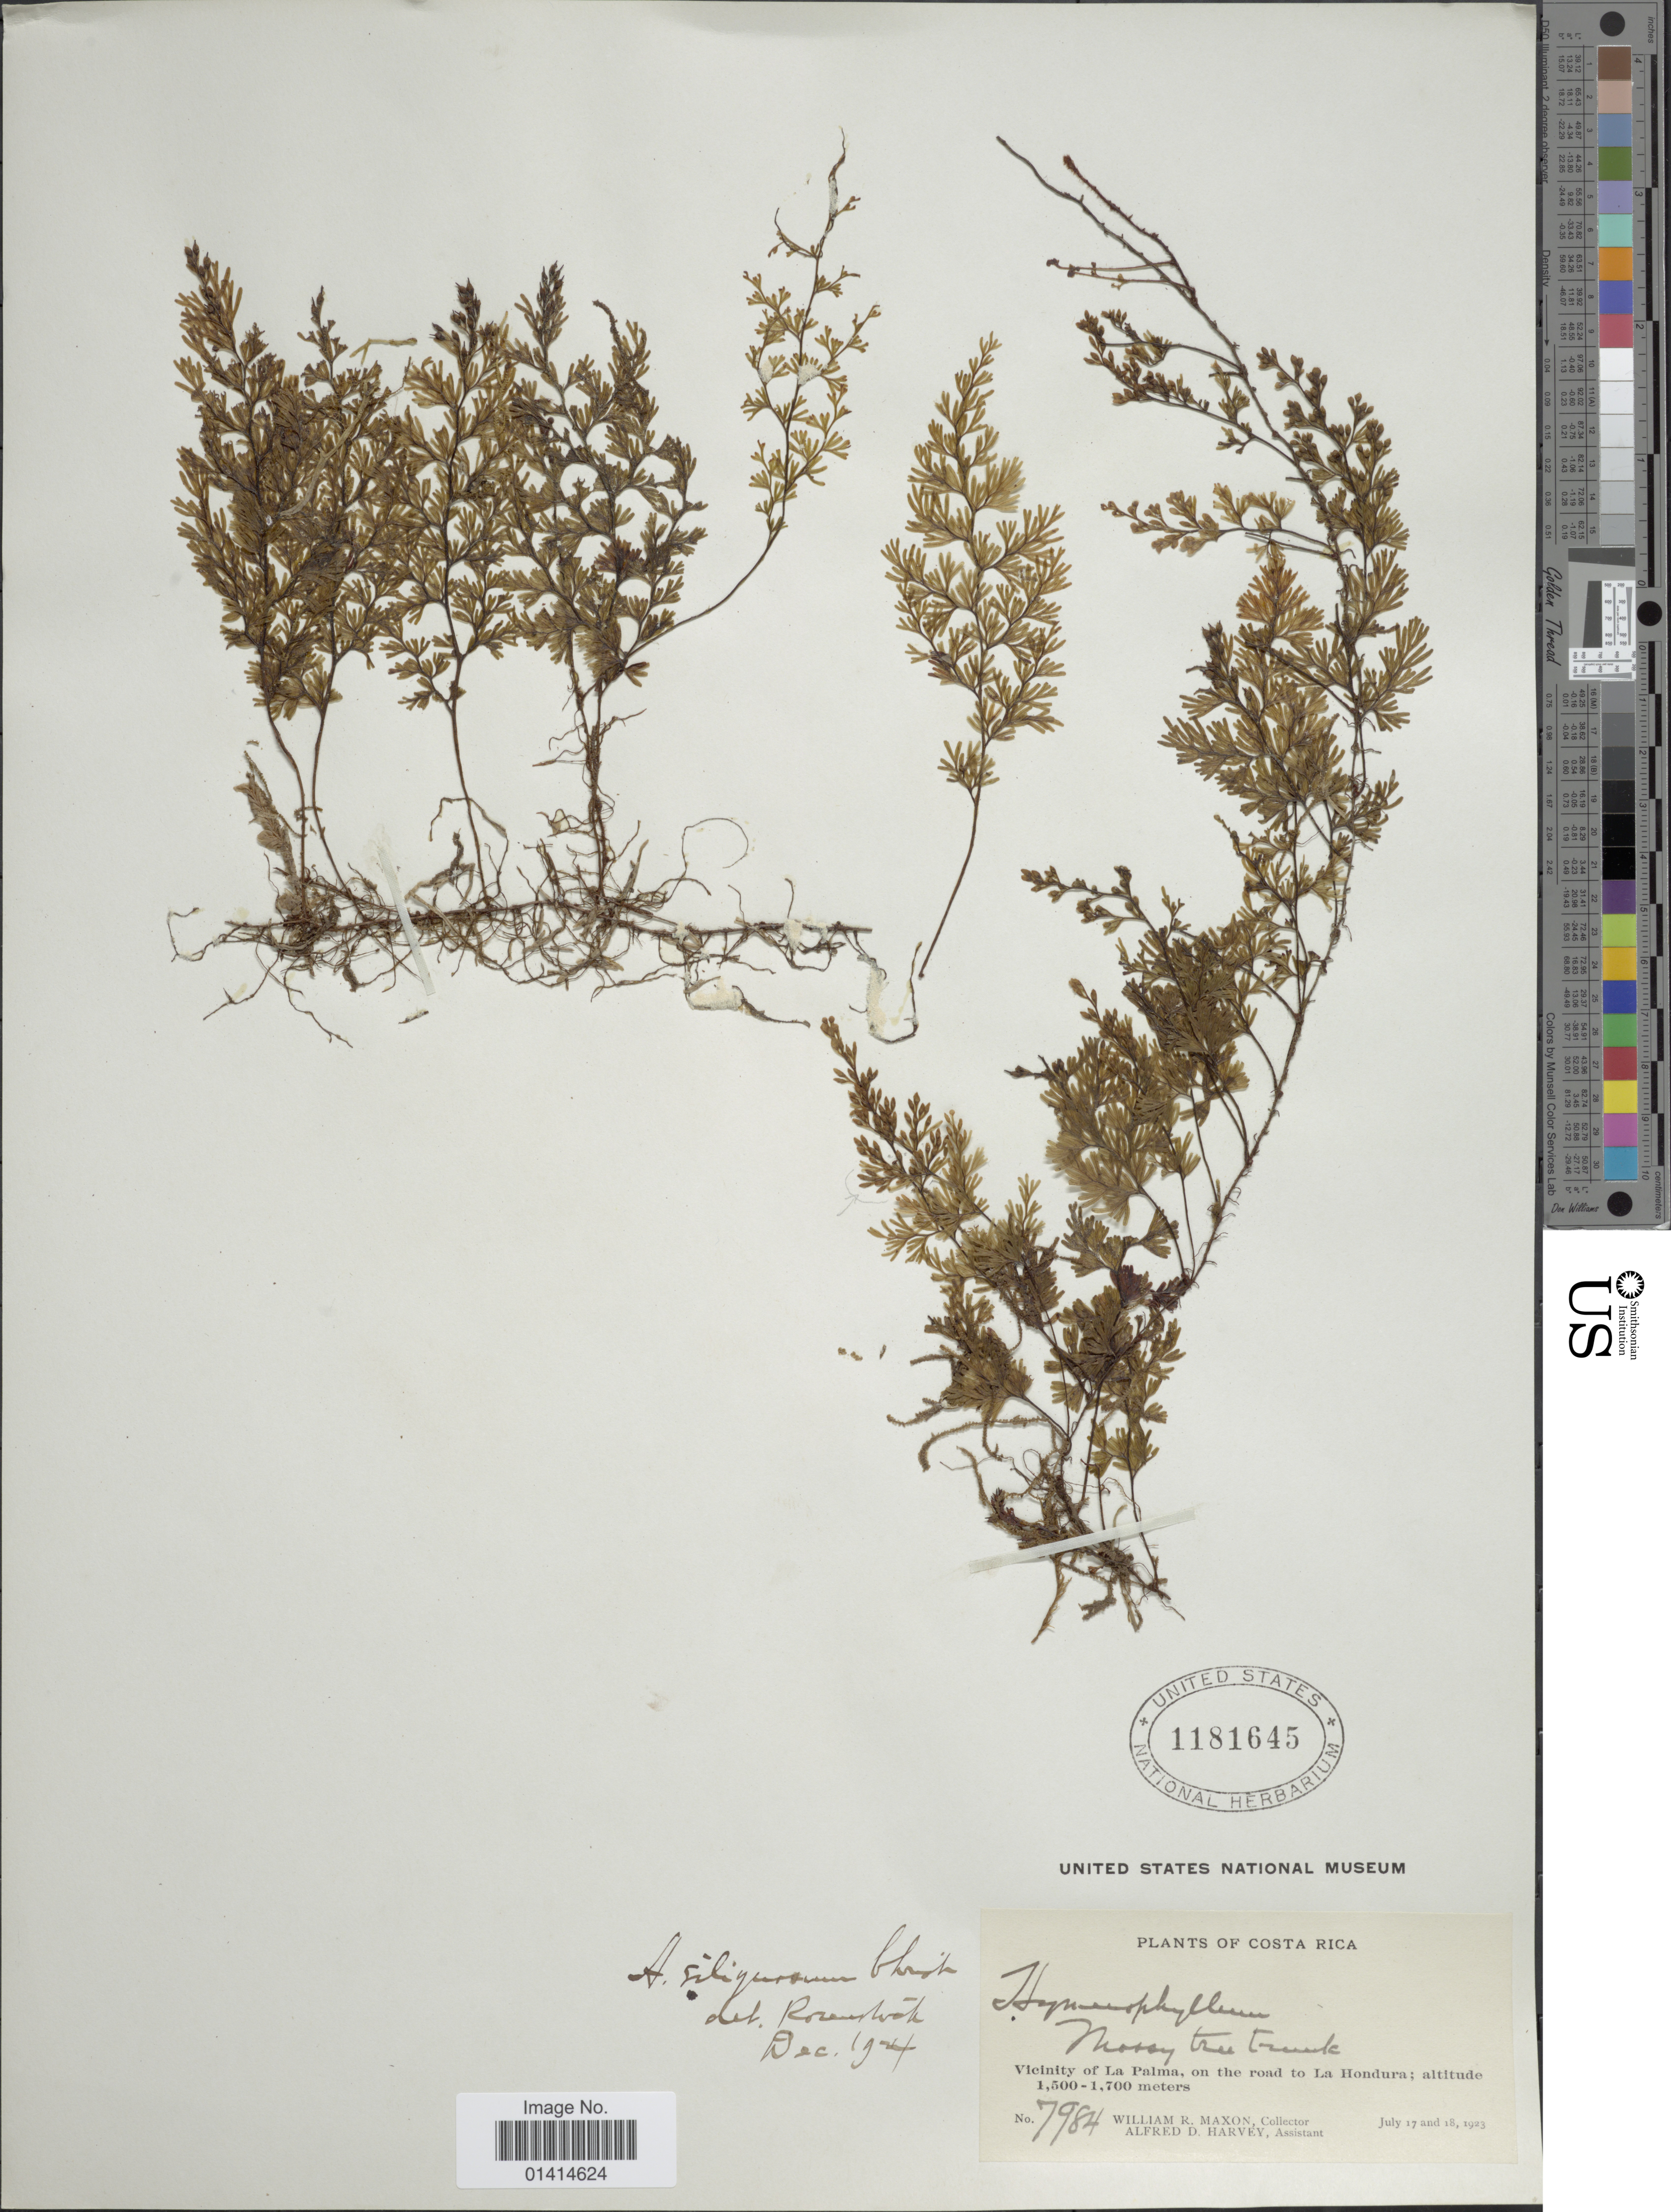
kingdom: Plantae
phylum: Tracheophyta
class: Polypodiopsida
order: Hymenophyllales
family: Hymenophyllaceae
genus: Hymenophyllum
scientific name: Hymenophyllum siliquosum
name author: Ching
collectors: W. R. Maxon & A. D. Harvey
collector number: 7984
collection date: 1923-07-17/1923-07-18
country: Costa Rica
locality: Vicinity of La Palma, on the road to La Hondura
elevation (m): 1500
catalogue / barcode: US 1181645